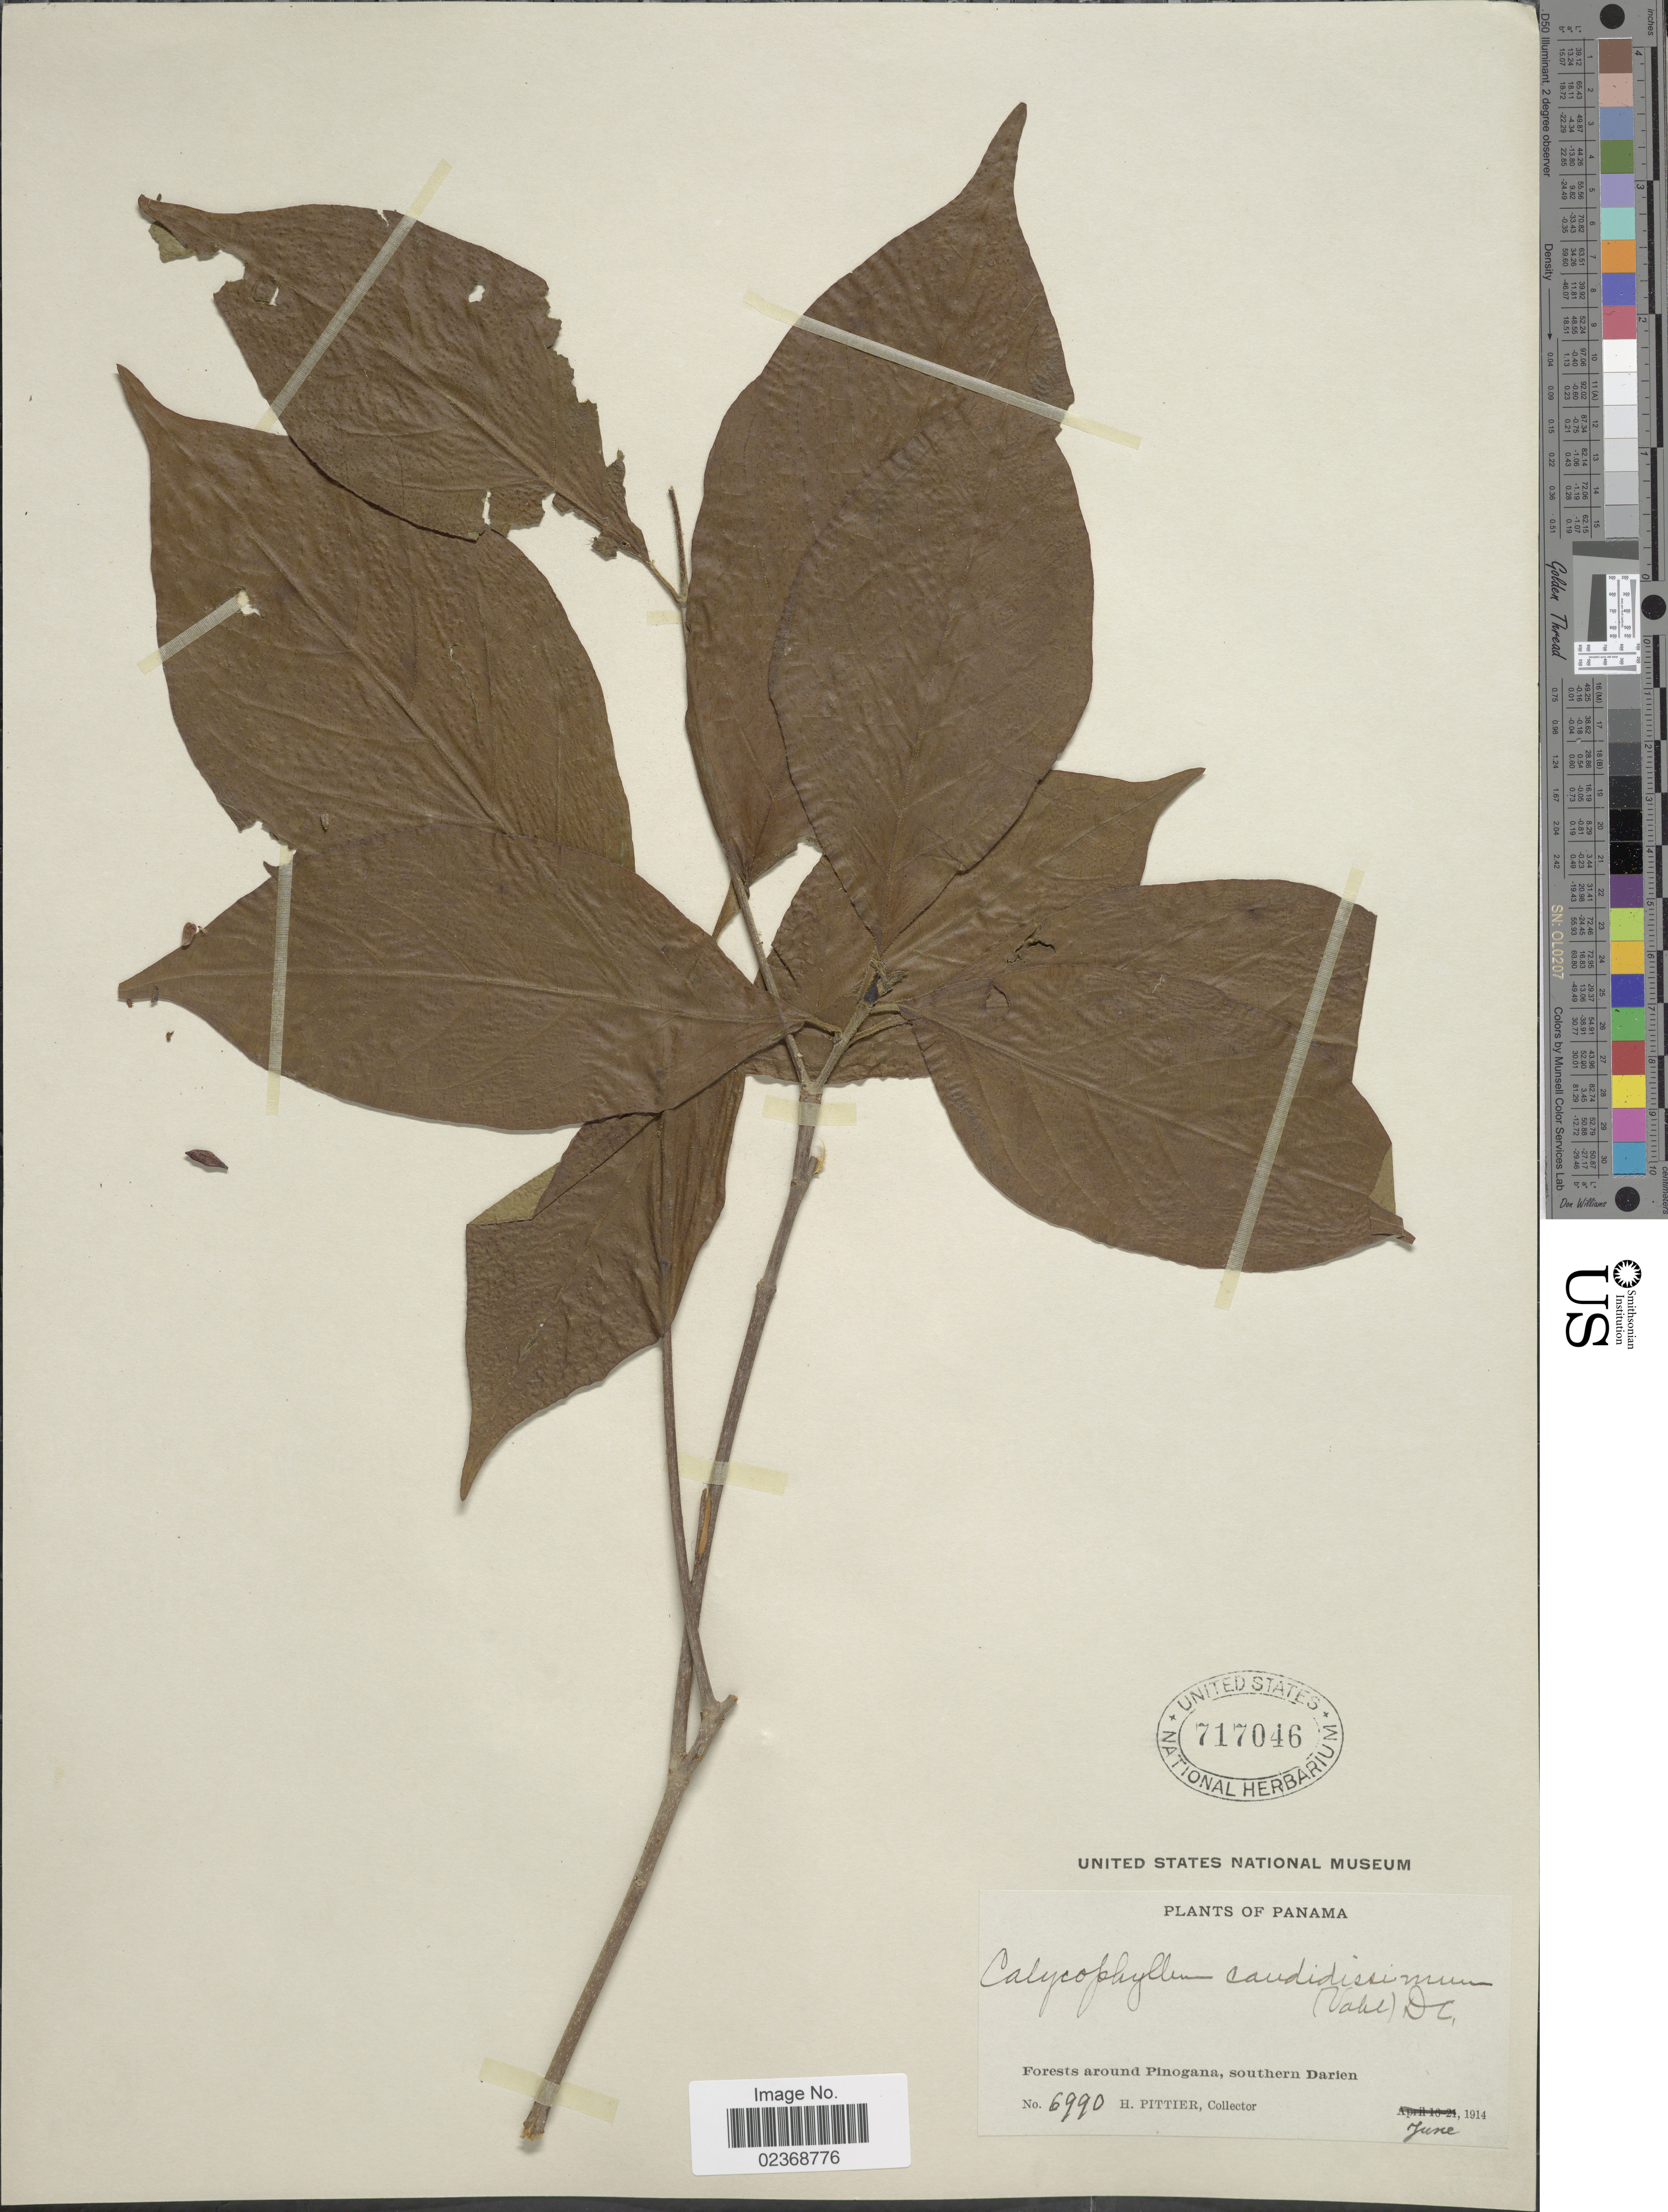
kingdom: Plantae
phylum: Tracheophyta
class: Magnoliopsida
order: Gentianales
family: Rubiaceae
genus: Calycophyllum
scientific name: Calycophyllum candidissimum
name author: (Vahl) DC.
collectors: H. F. Pittier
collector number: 6990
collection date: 1914-06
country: Panama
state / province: Darién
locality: Forests around Pinogana, southern Darien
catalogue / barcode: US 717046